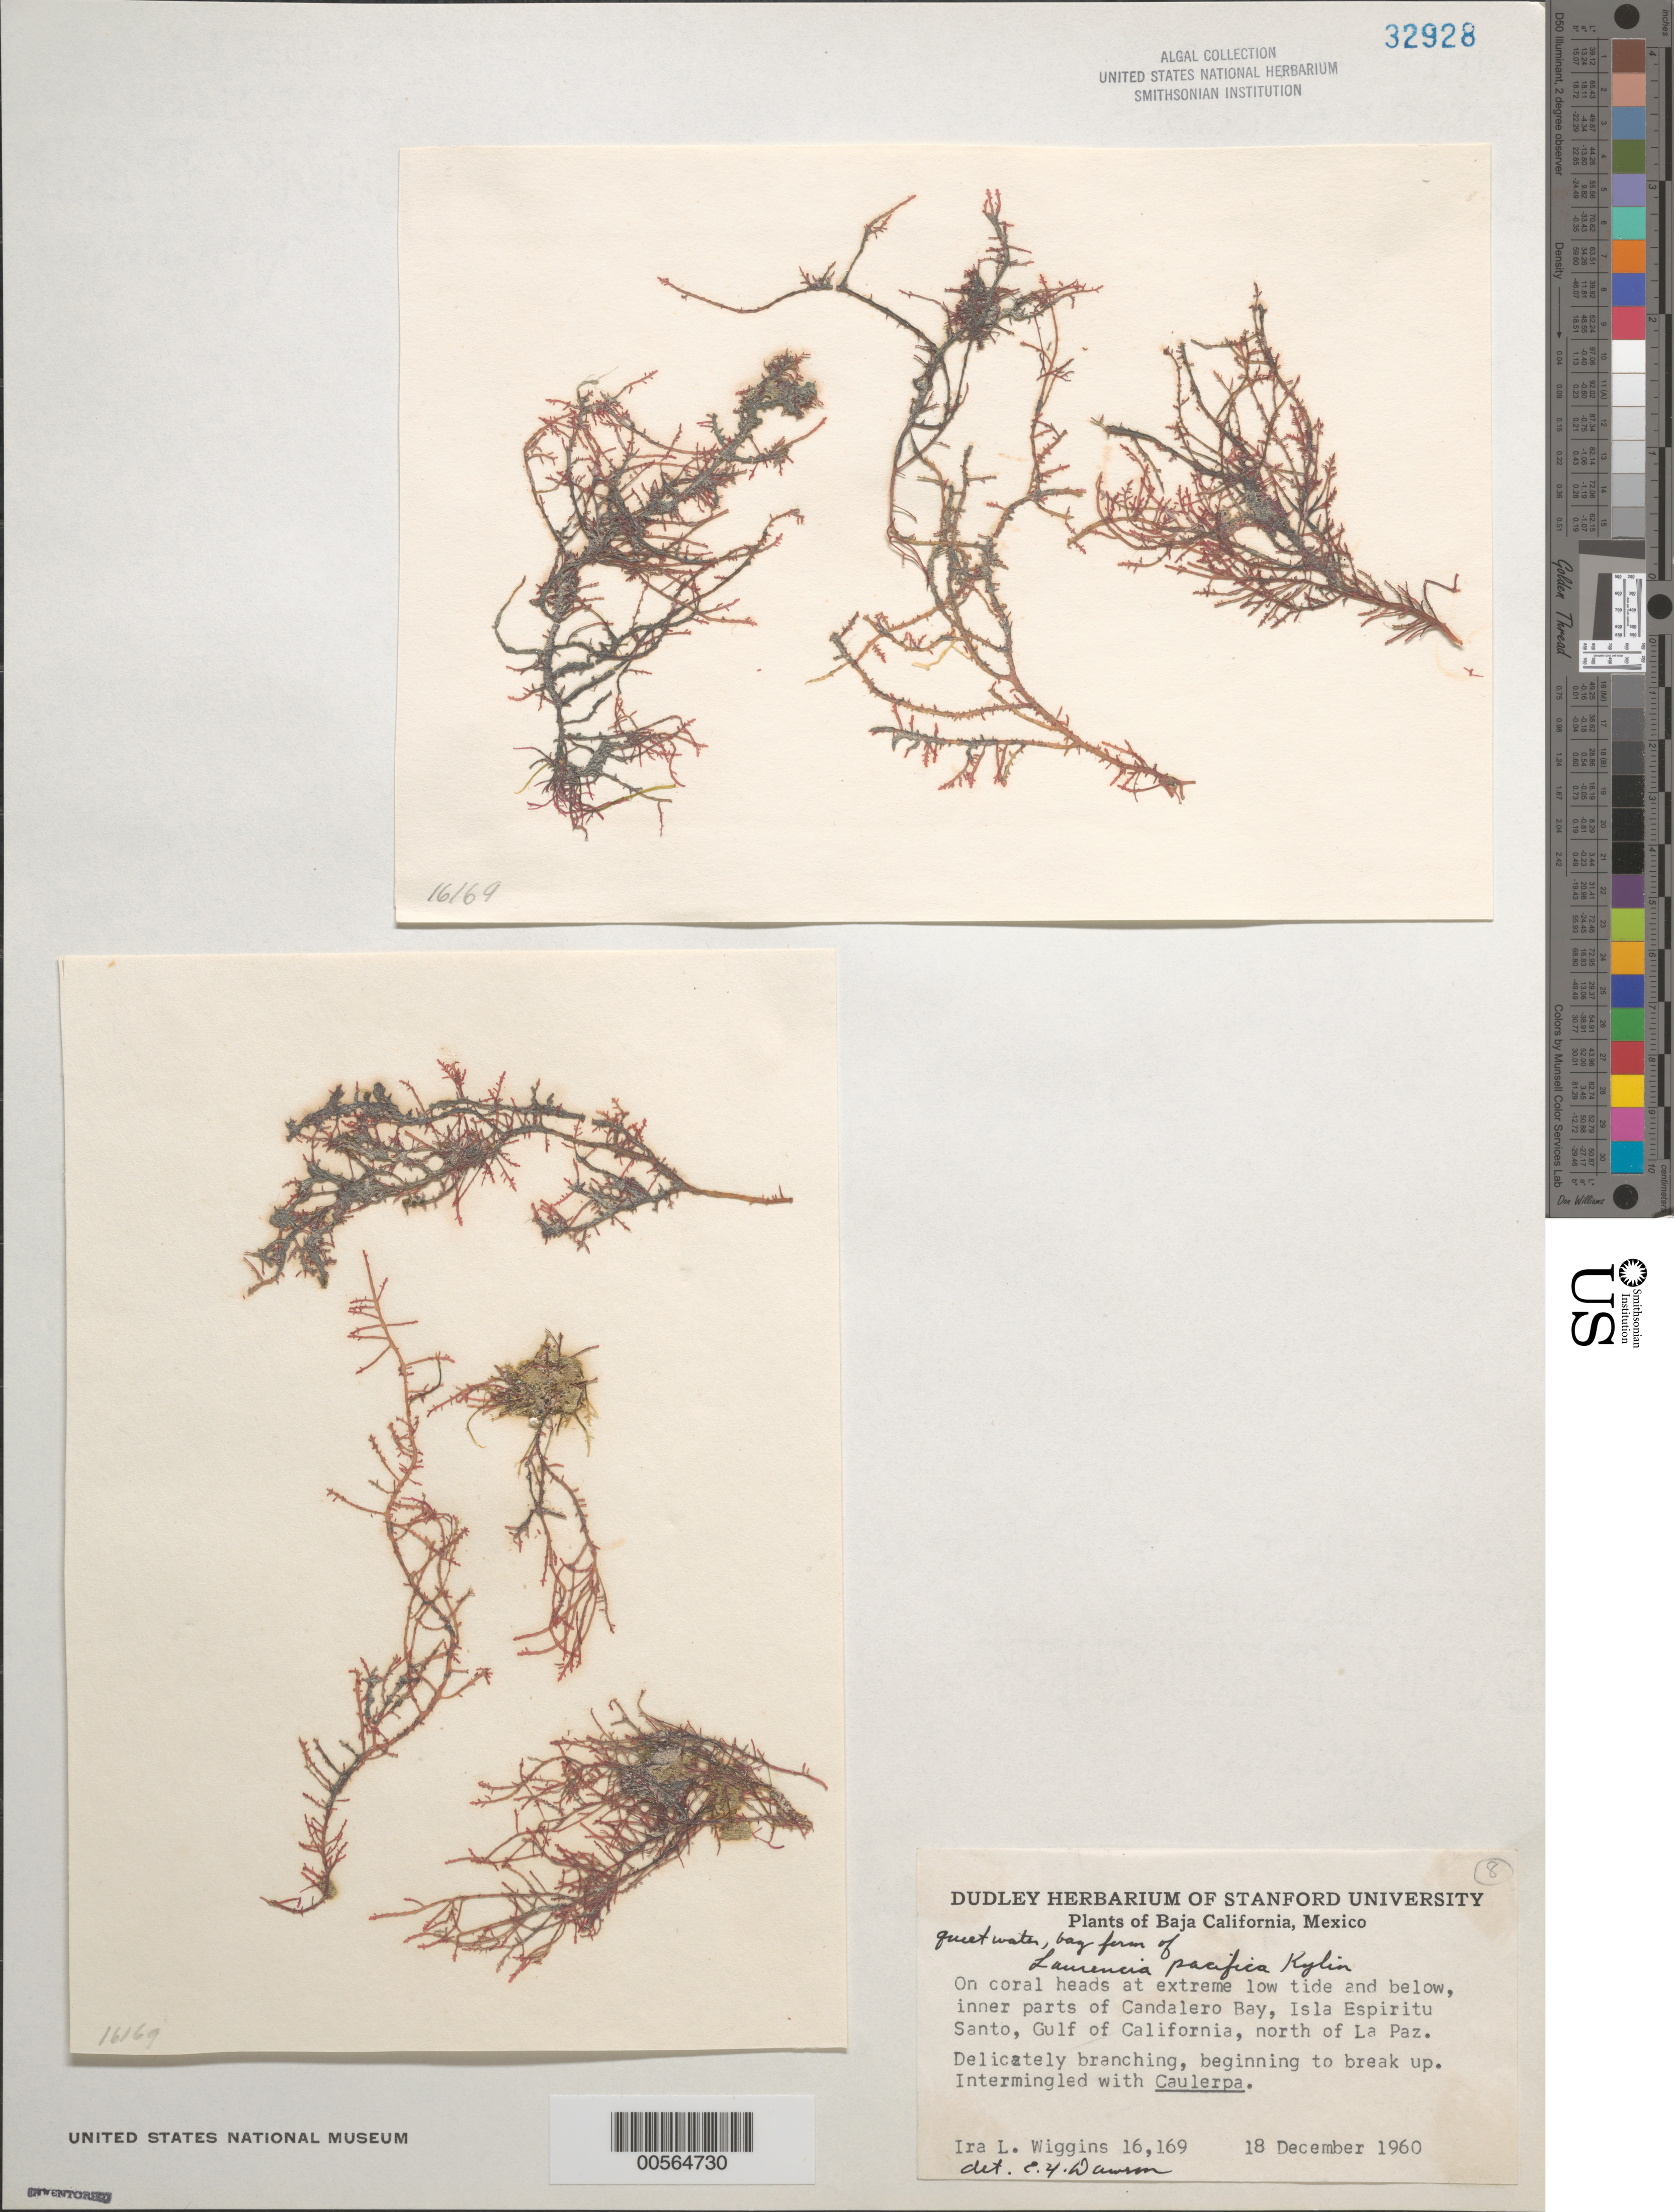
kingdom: Plantae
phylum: Rhodophyta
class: Florideophyceae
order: Ceramiales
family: Rhodomelaceae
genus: Laurencia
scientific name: Laurencia pacifica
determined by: Dawson, E. Y.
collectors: I. L. Wiggins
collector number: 16169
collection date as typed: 18 Dec 1960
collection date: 1960-12-18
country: Mexico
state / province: Baja California Sur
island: Isla Espiritu Santo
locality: Bahia Candalero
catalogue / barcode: US 32928